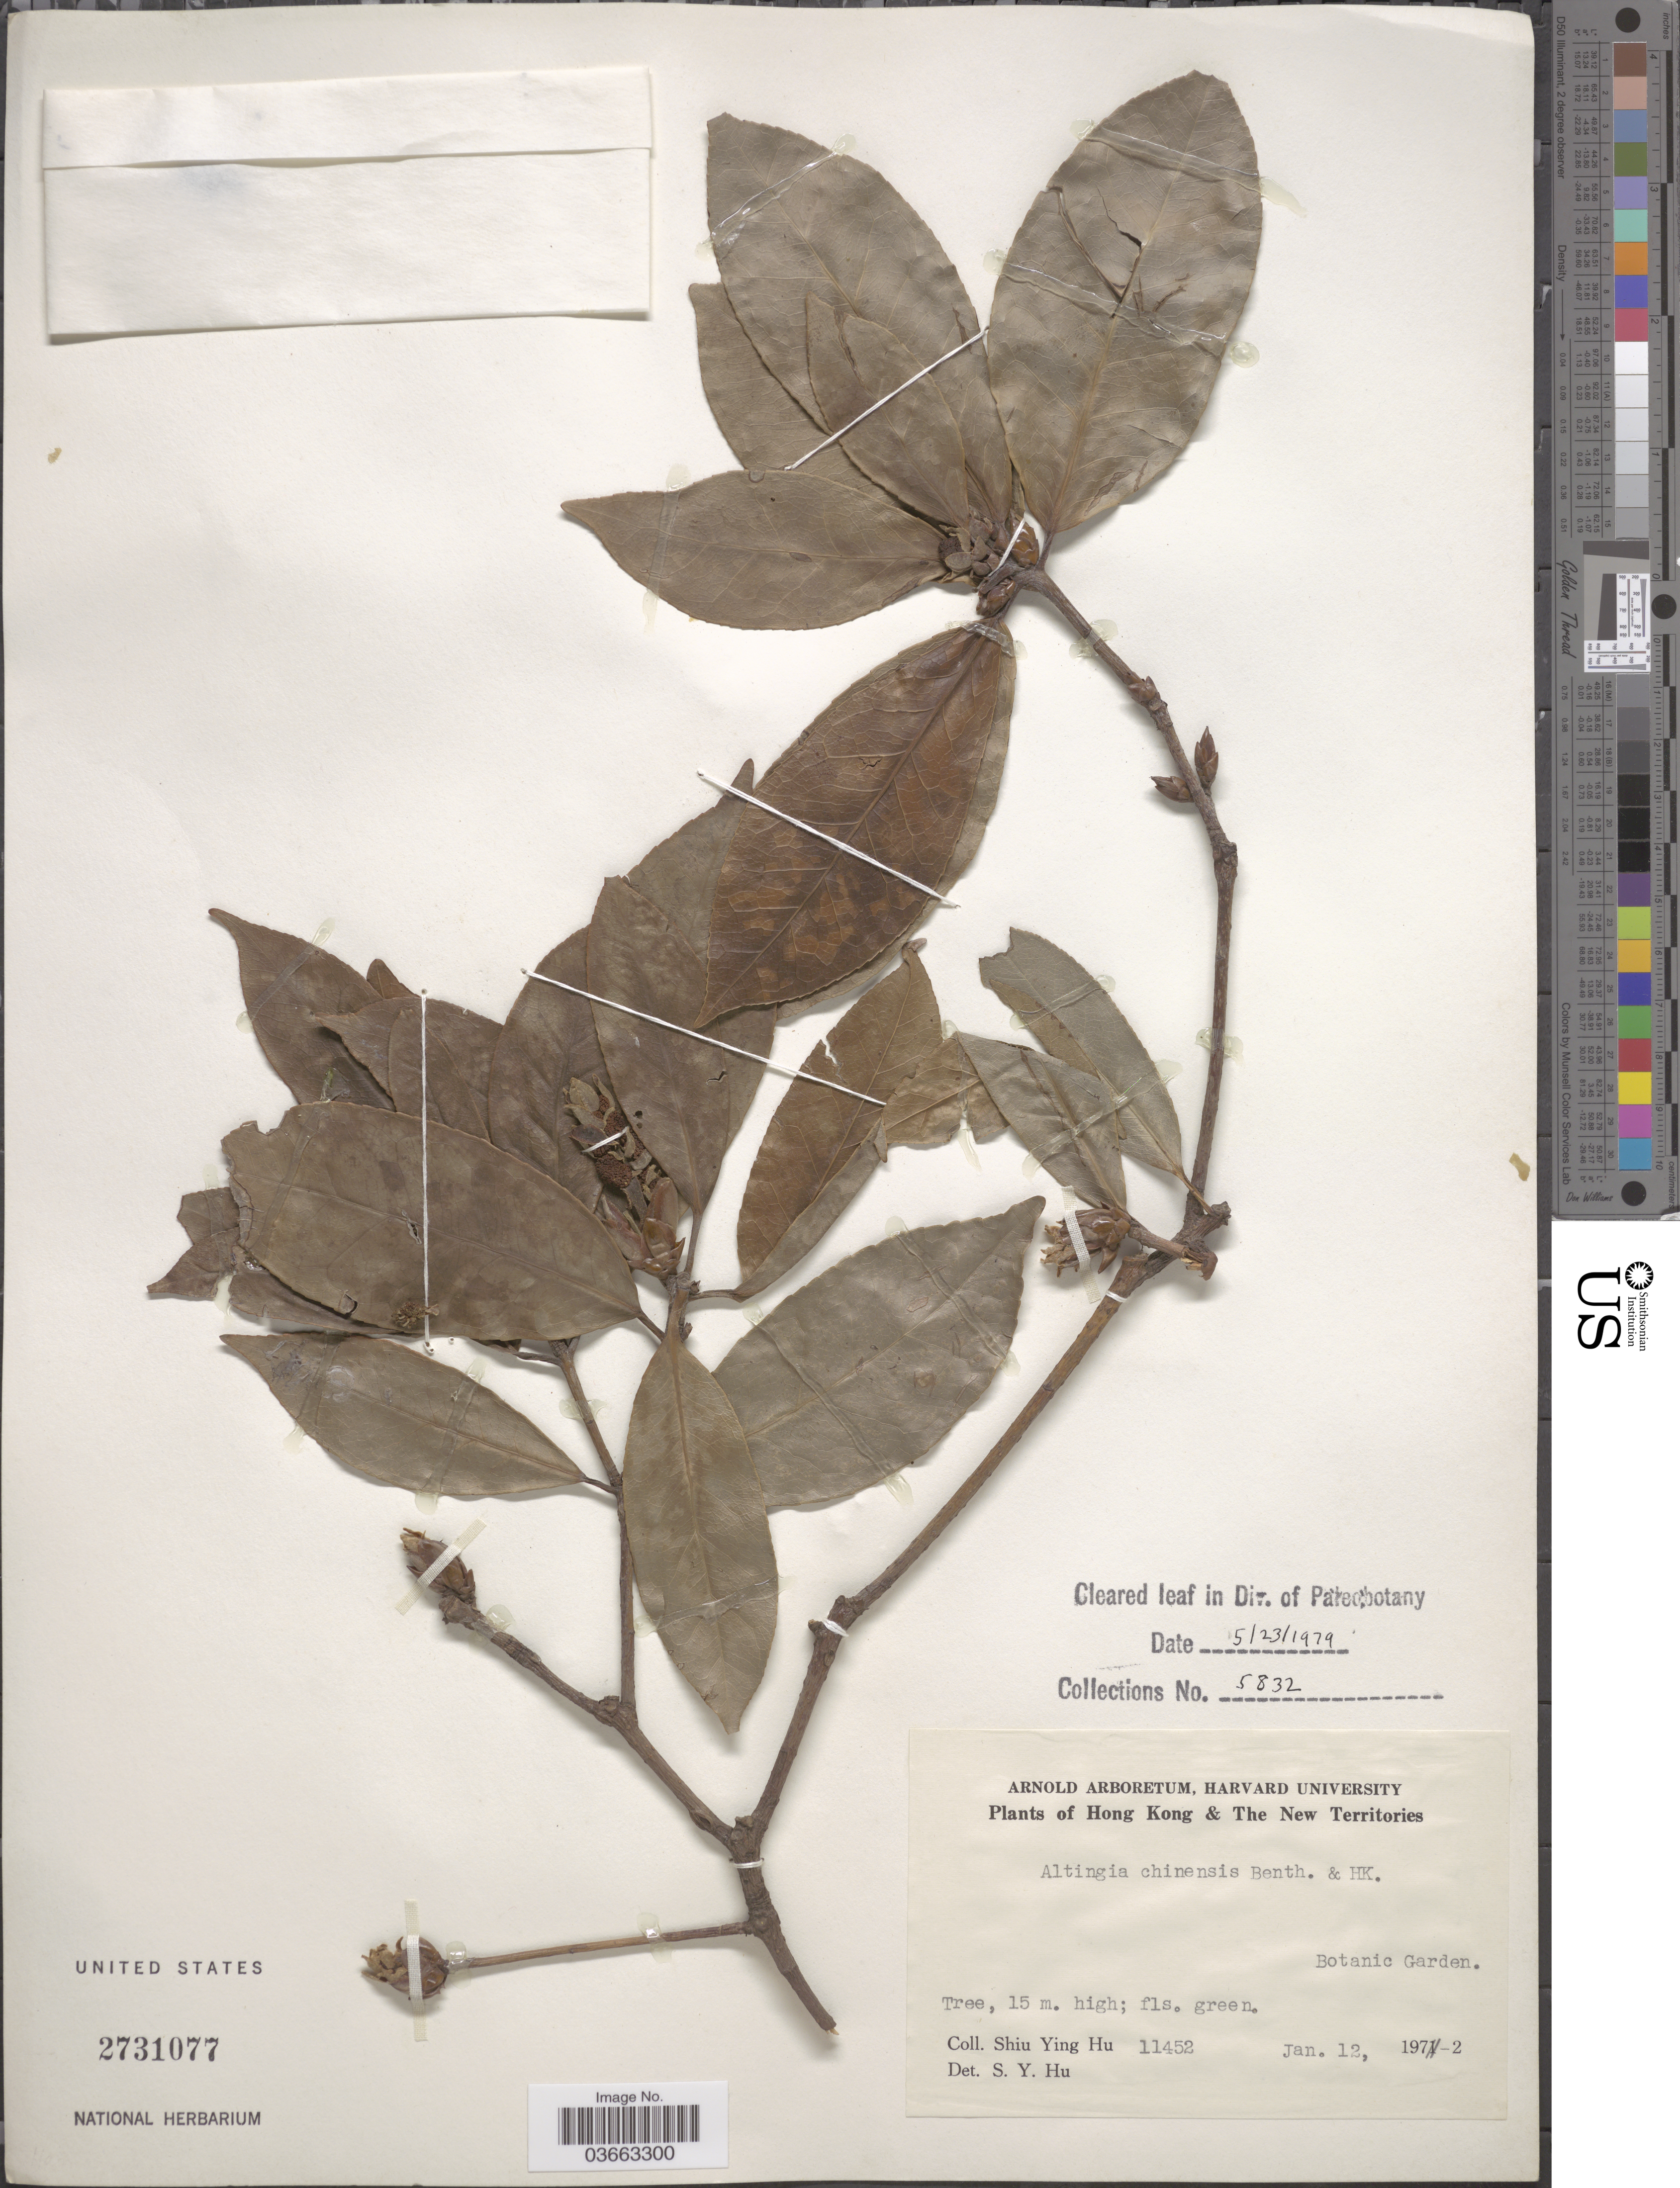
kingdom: Plantae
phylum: Tracheophyta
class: Magnoliopsida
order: Saxifragales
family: Altingiaceae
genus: Liquidambar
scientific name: Liquidambar chinensis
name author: Champ.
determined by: Strong, Mark T., (BOT), Smithsonian Institution - National Museum of Natural History (UNITED STATES)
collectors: S. Y. Hu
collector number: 11452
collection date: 1972-01-12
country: China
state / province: Hong Kong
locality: The New Territories. Botanic Garden.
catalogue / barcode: US 2731077